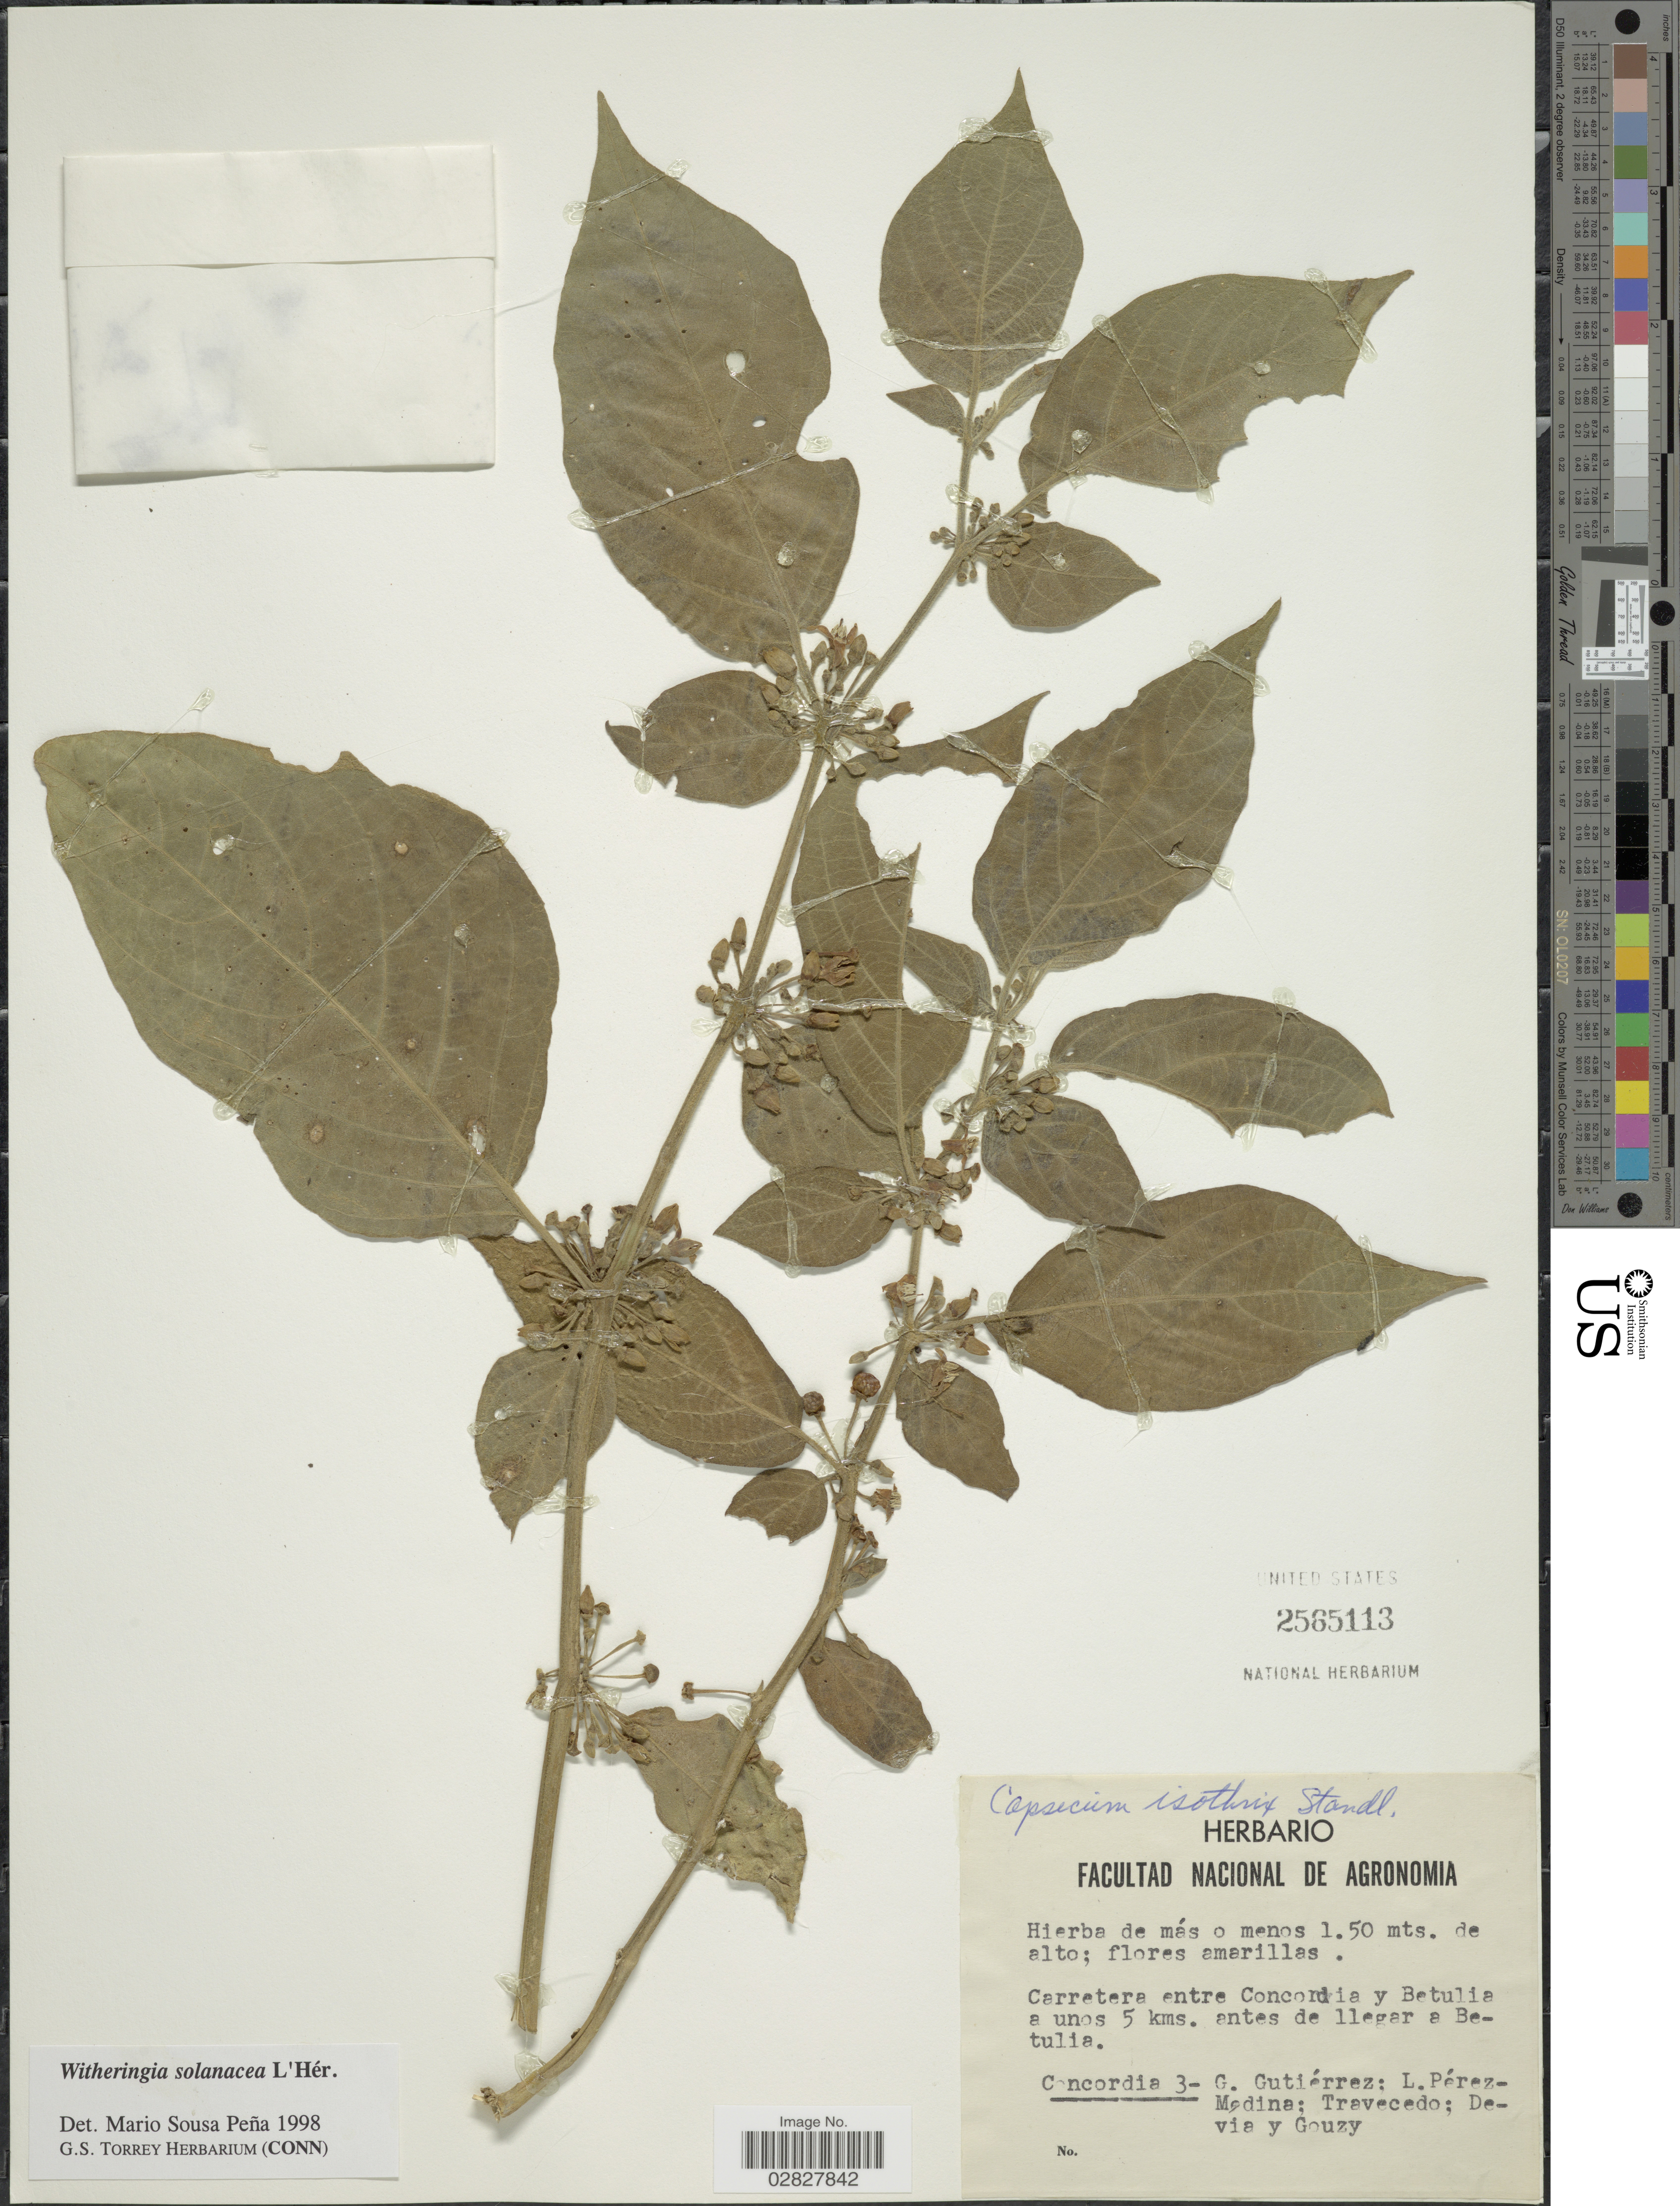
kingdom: Plantae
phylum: Tracheophyta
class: Magnoliopsida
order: Solanales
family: Solanaceae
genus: Witheringia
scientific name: Witheringia solanacea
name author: L'Hér.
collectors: G. Gutiérrez, L. Pérez-Medina, E. Travecedo, -. Devia & -. Gouzy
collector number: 3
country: Colombia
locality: Carretera entre Concordia y Betulia a unos 5 kms. antes de llegar a Betulia.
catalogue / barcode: US 2565113